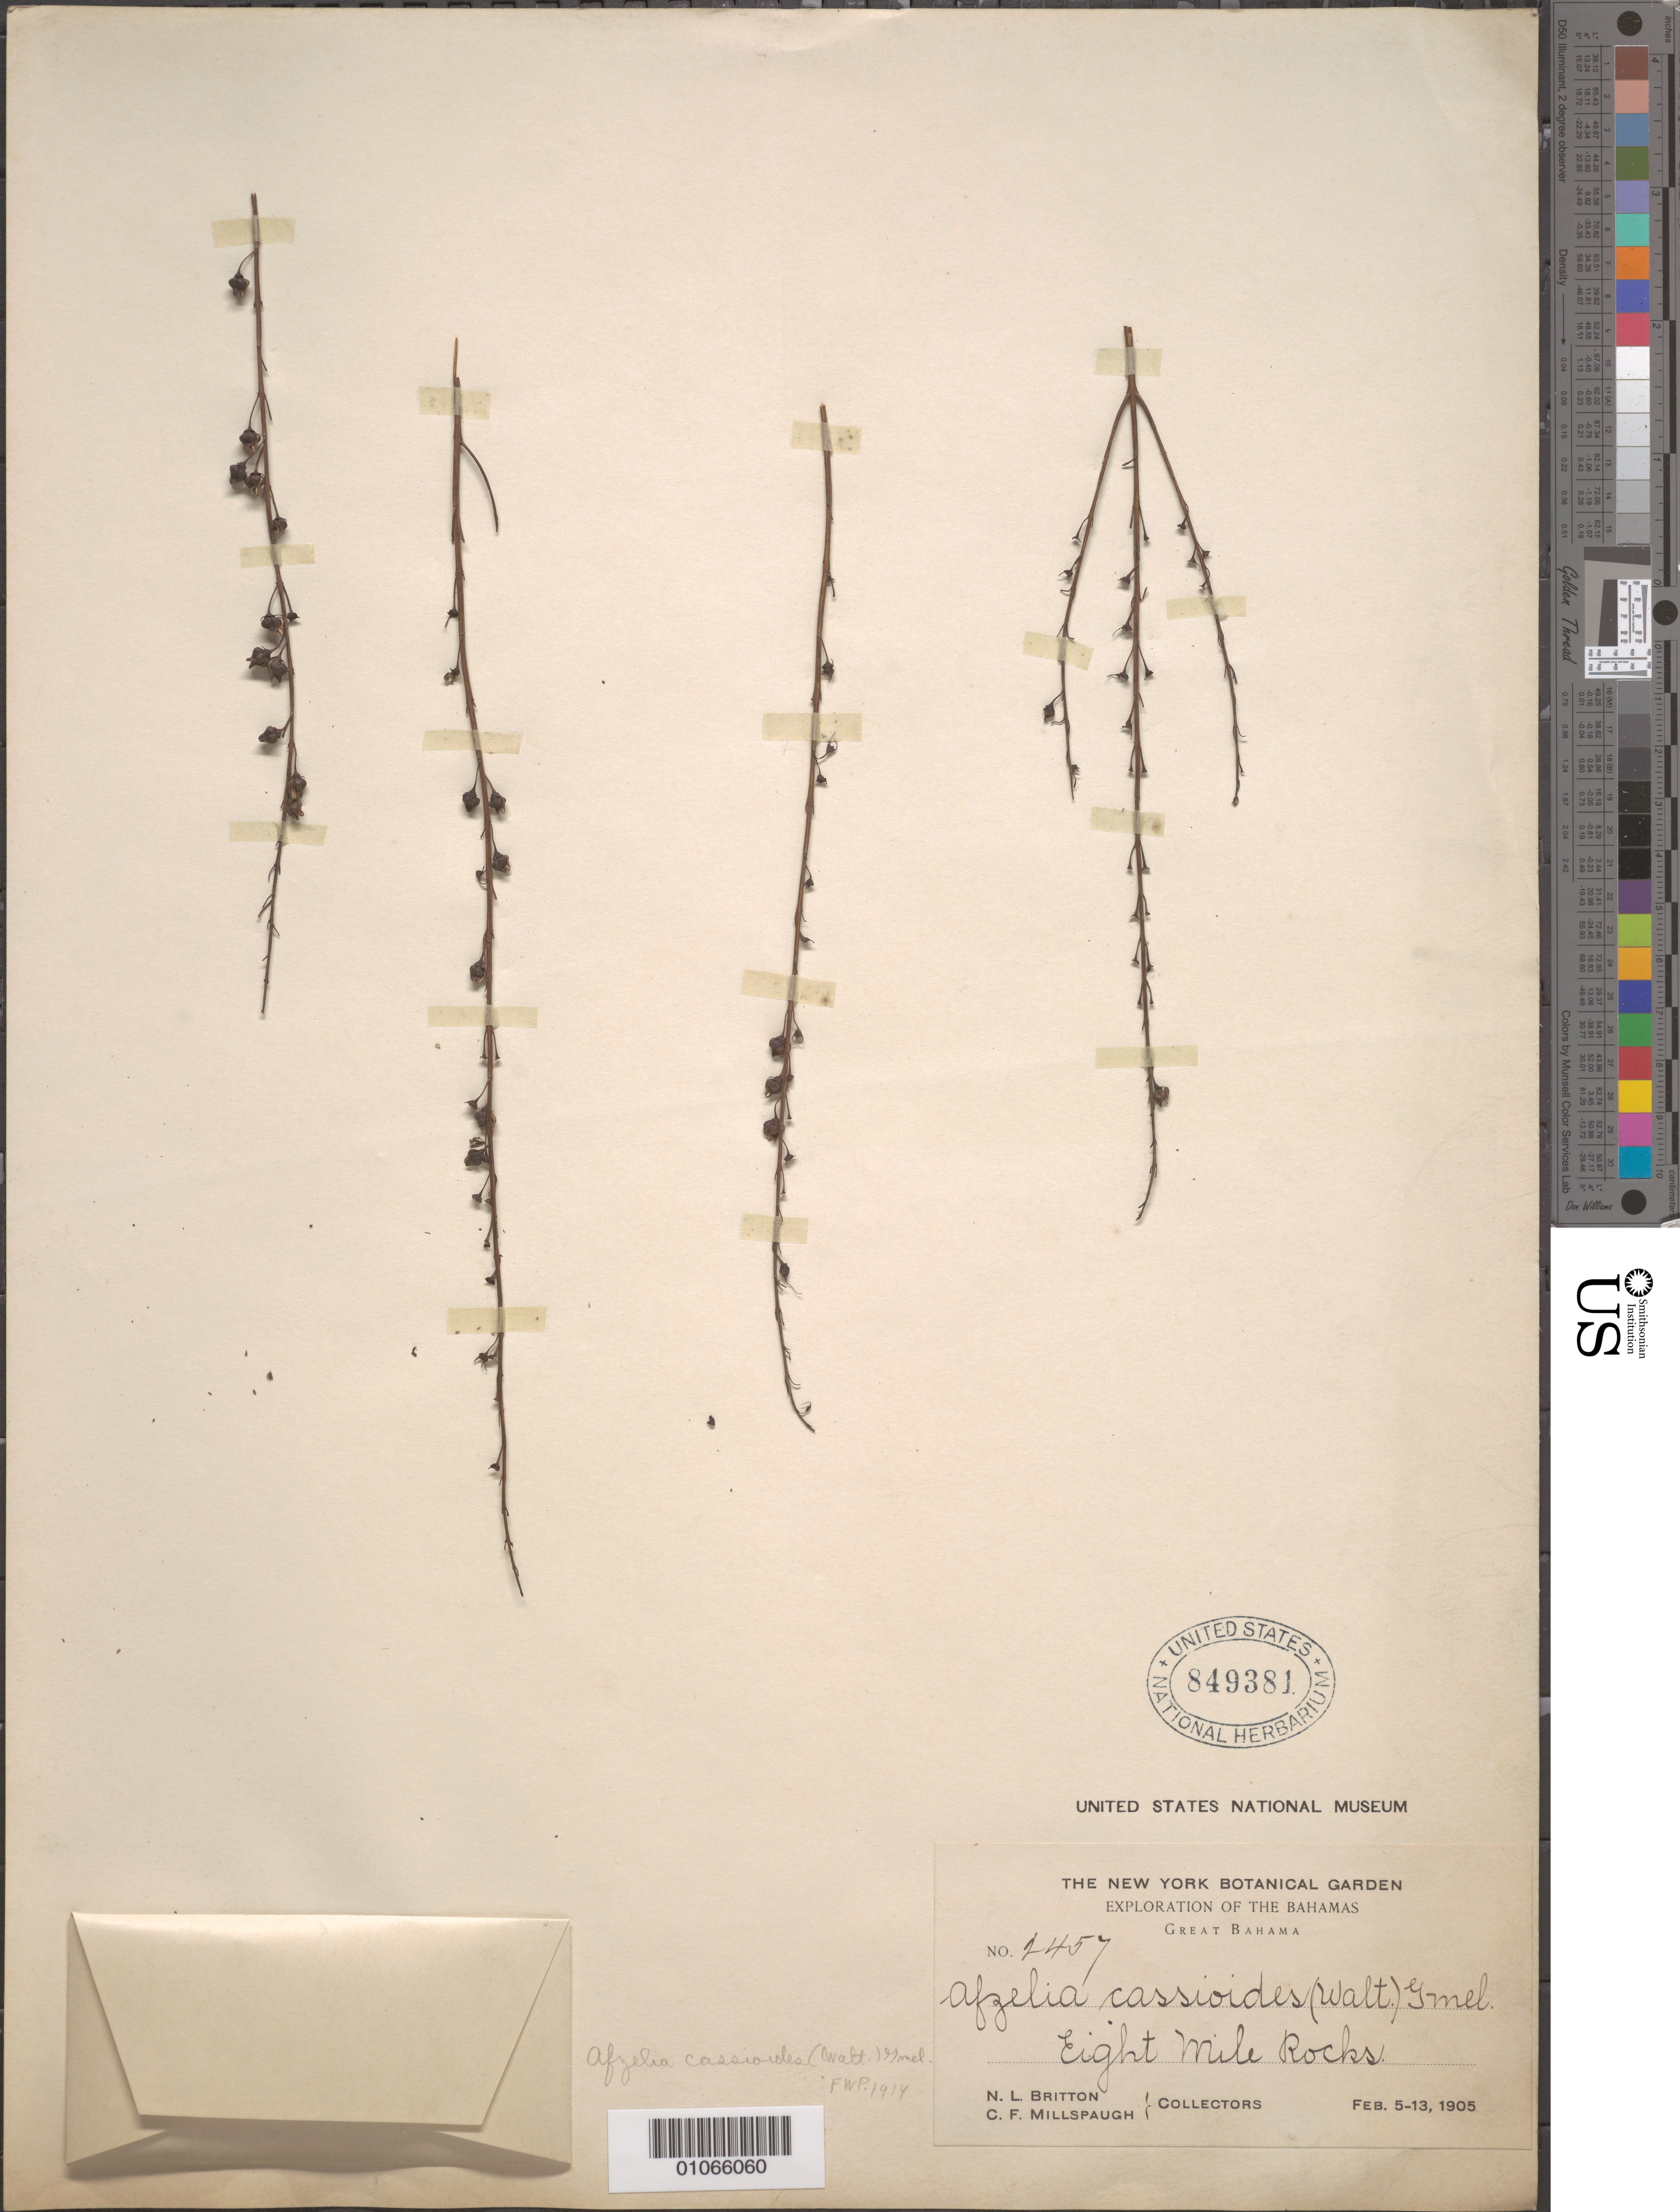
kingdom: Plantae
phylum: Tracheophyta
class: Magnoliopsida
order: Lamiales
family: Orobanchaceae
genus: Afzelia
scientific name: Afzelia cassioides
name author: J.F. Gmel.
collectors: N. Britton & C. F. Millspaugh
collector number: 2457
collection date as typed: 05 Feb 1905 to 13 Feb 1905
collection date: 1905-02-05/1905-02-13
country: Bahamas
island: Great Bahama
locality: Eight Mile Rocks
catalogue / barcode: US 849381